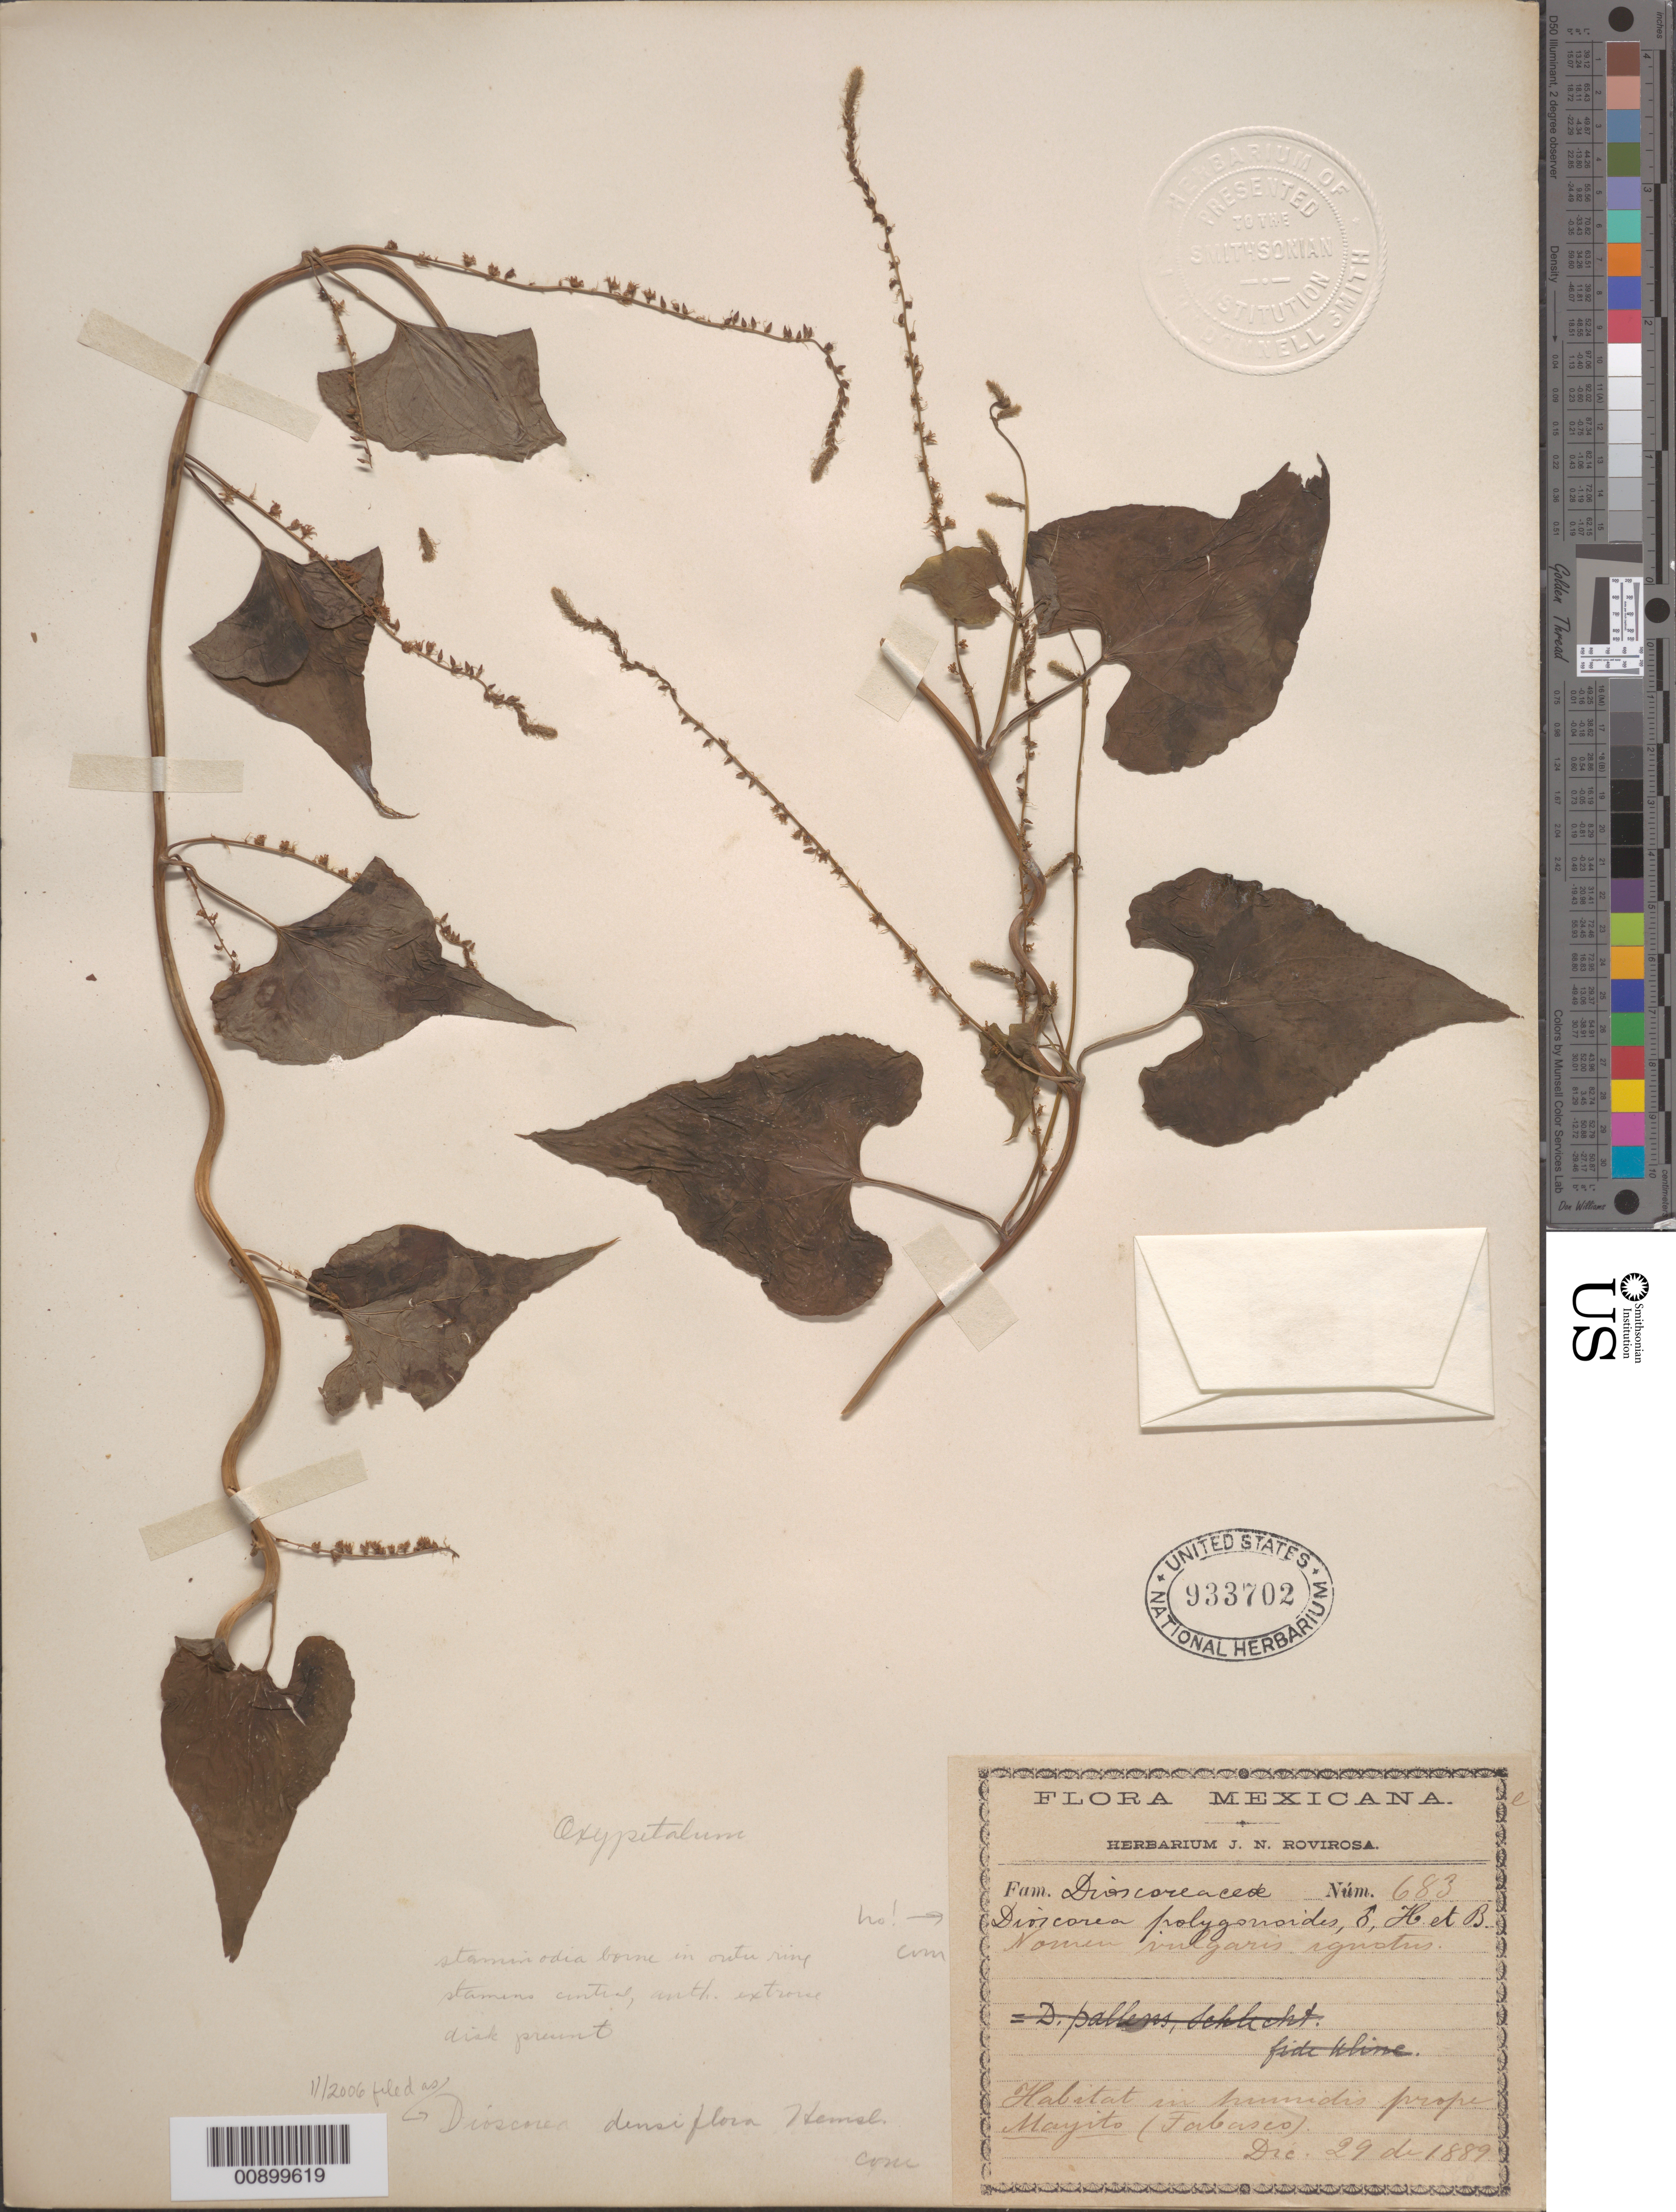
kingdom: Plantae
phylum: Tracheophyta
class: Liliopsida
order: Dioscoreales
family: Dioscoreaceae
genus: Dioscorea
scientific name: Dioscorea densiflora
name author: Hemsl.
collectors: J. N. Rovirosa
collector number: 683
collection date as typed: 29 Dec 1889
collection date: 1889-12-29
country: Mexico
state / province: Tabasco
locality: Prope Mayito (Tabasco).In humidis.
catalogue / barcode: US 933702